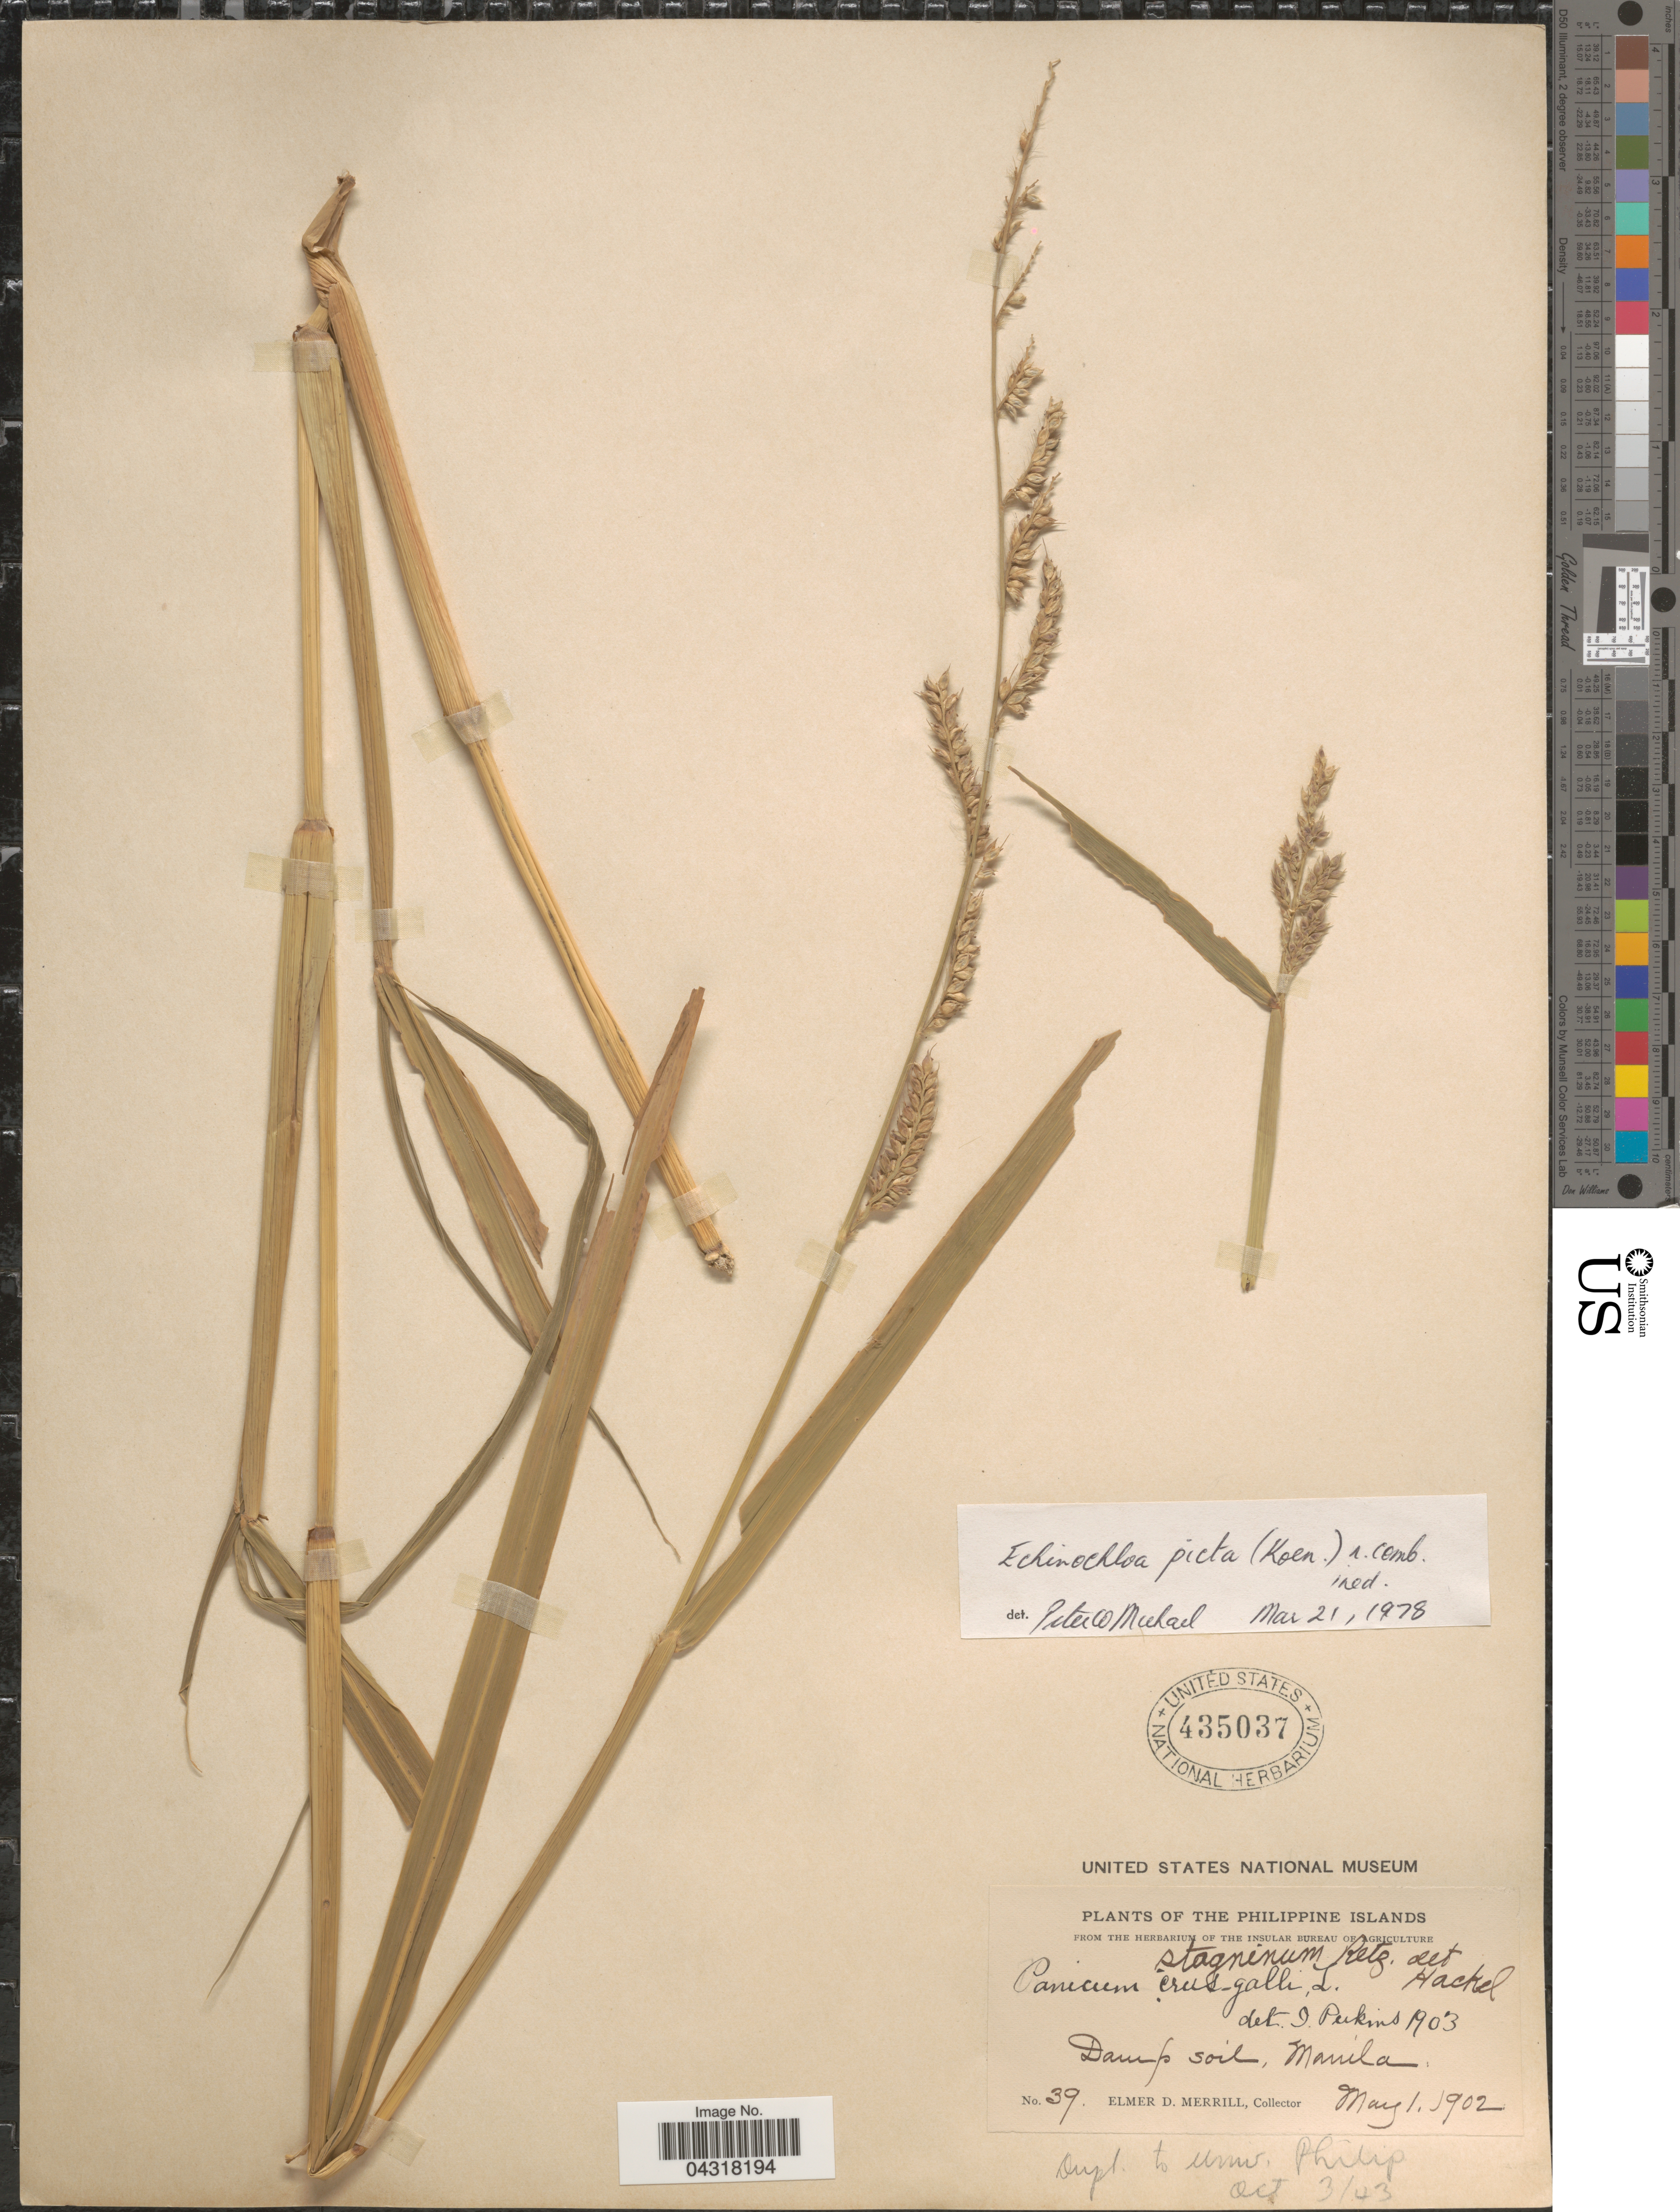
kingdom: Plantae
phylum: Tracheophyta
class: Liliopsida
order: Poales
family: Poaceae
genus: Echinochloa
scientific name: Echinochloa picta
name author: (K.D. Koenig) Michael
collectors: E. D. Merrill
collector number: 39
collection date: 1902-05-01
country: Philippines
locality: Manila.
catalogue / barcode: US 435037